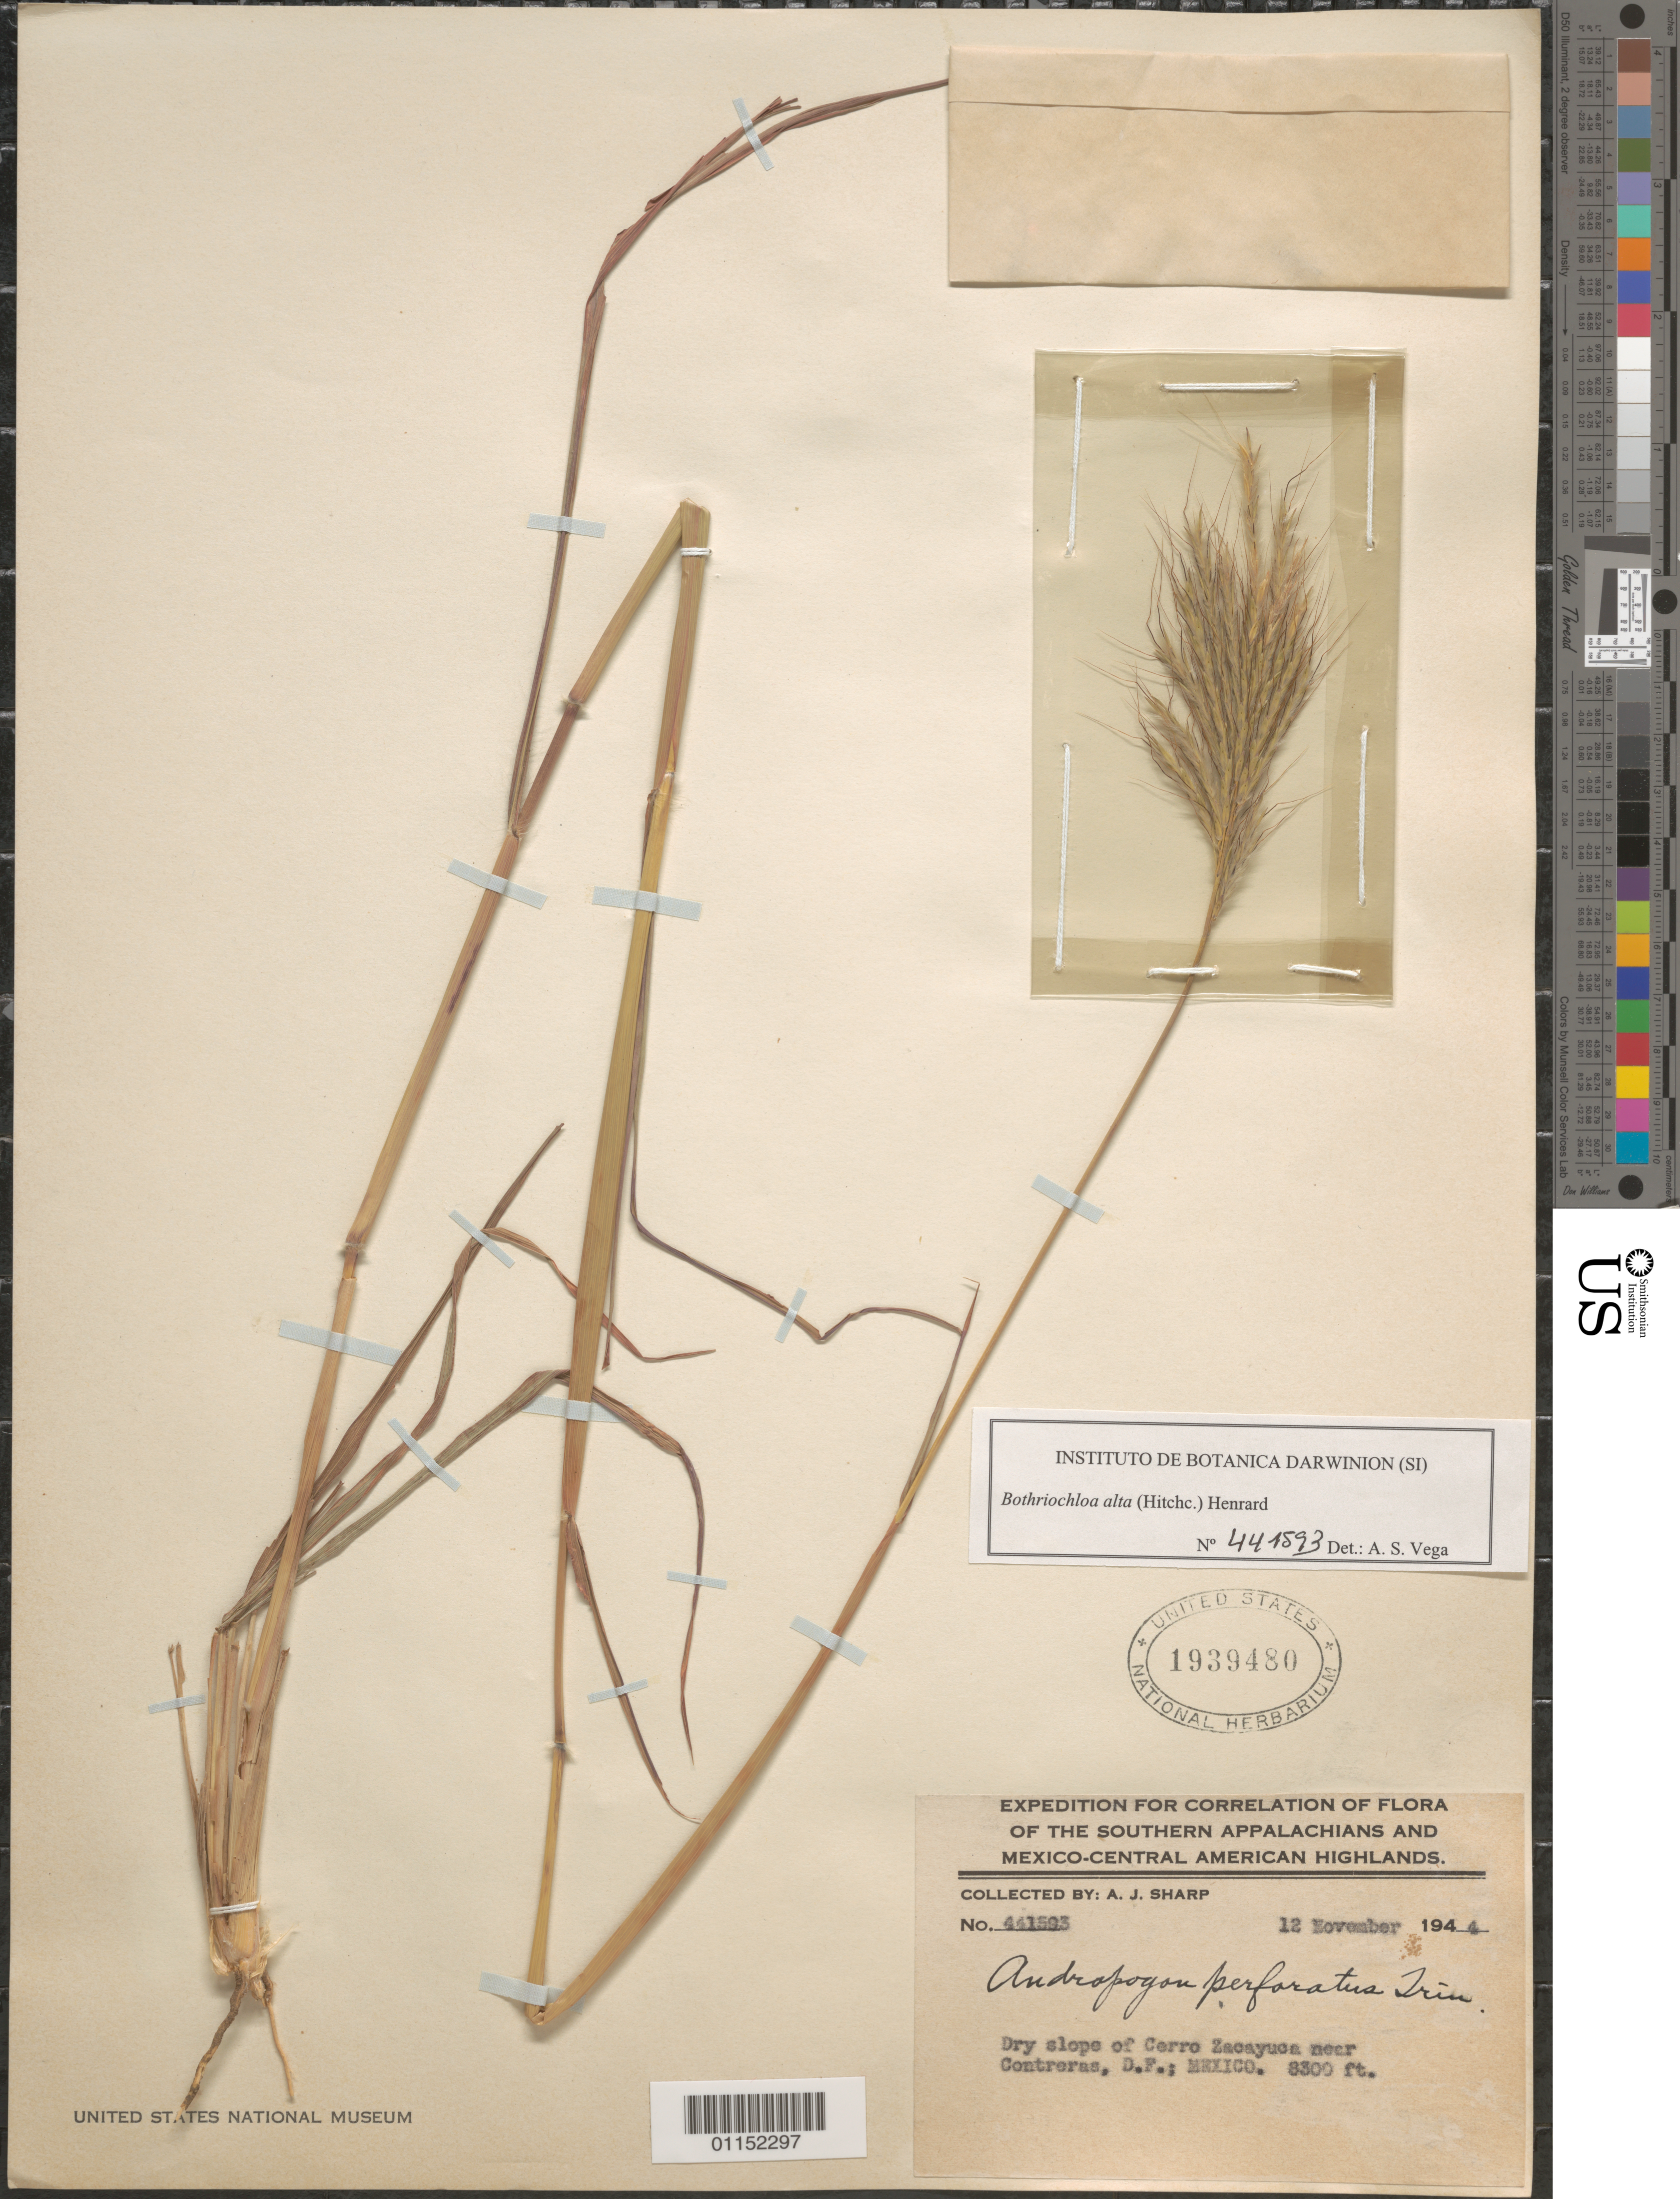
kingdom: Plantae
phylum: Tracheophyta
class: Liliopsida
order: Poales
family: Poaceae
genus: Bothriochloa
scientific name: Bothriochloa alta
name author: (Hitchc.) Henr.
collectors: A. J. Sharp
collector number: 441593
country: Mexico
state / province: Distrito Federal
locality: Cerro Zacayuca near Contreras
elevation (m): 2530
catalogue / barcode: US 1939480